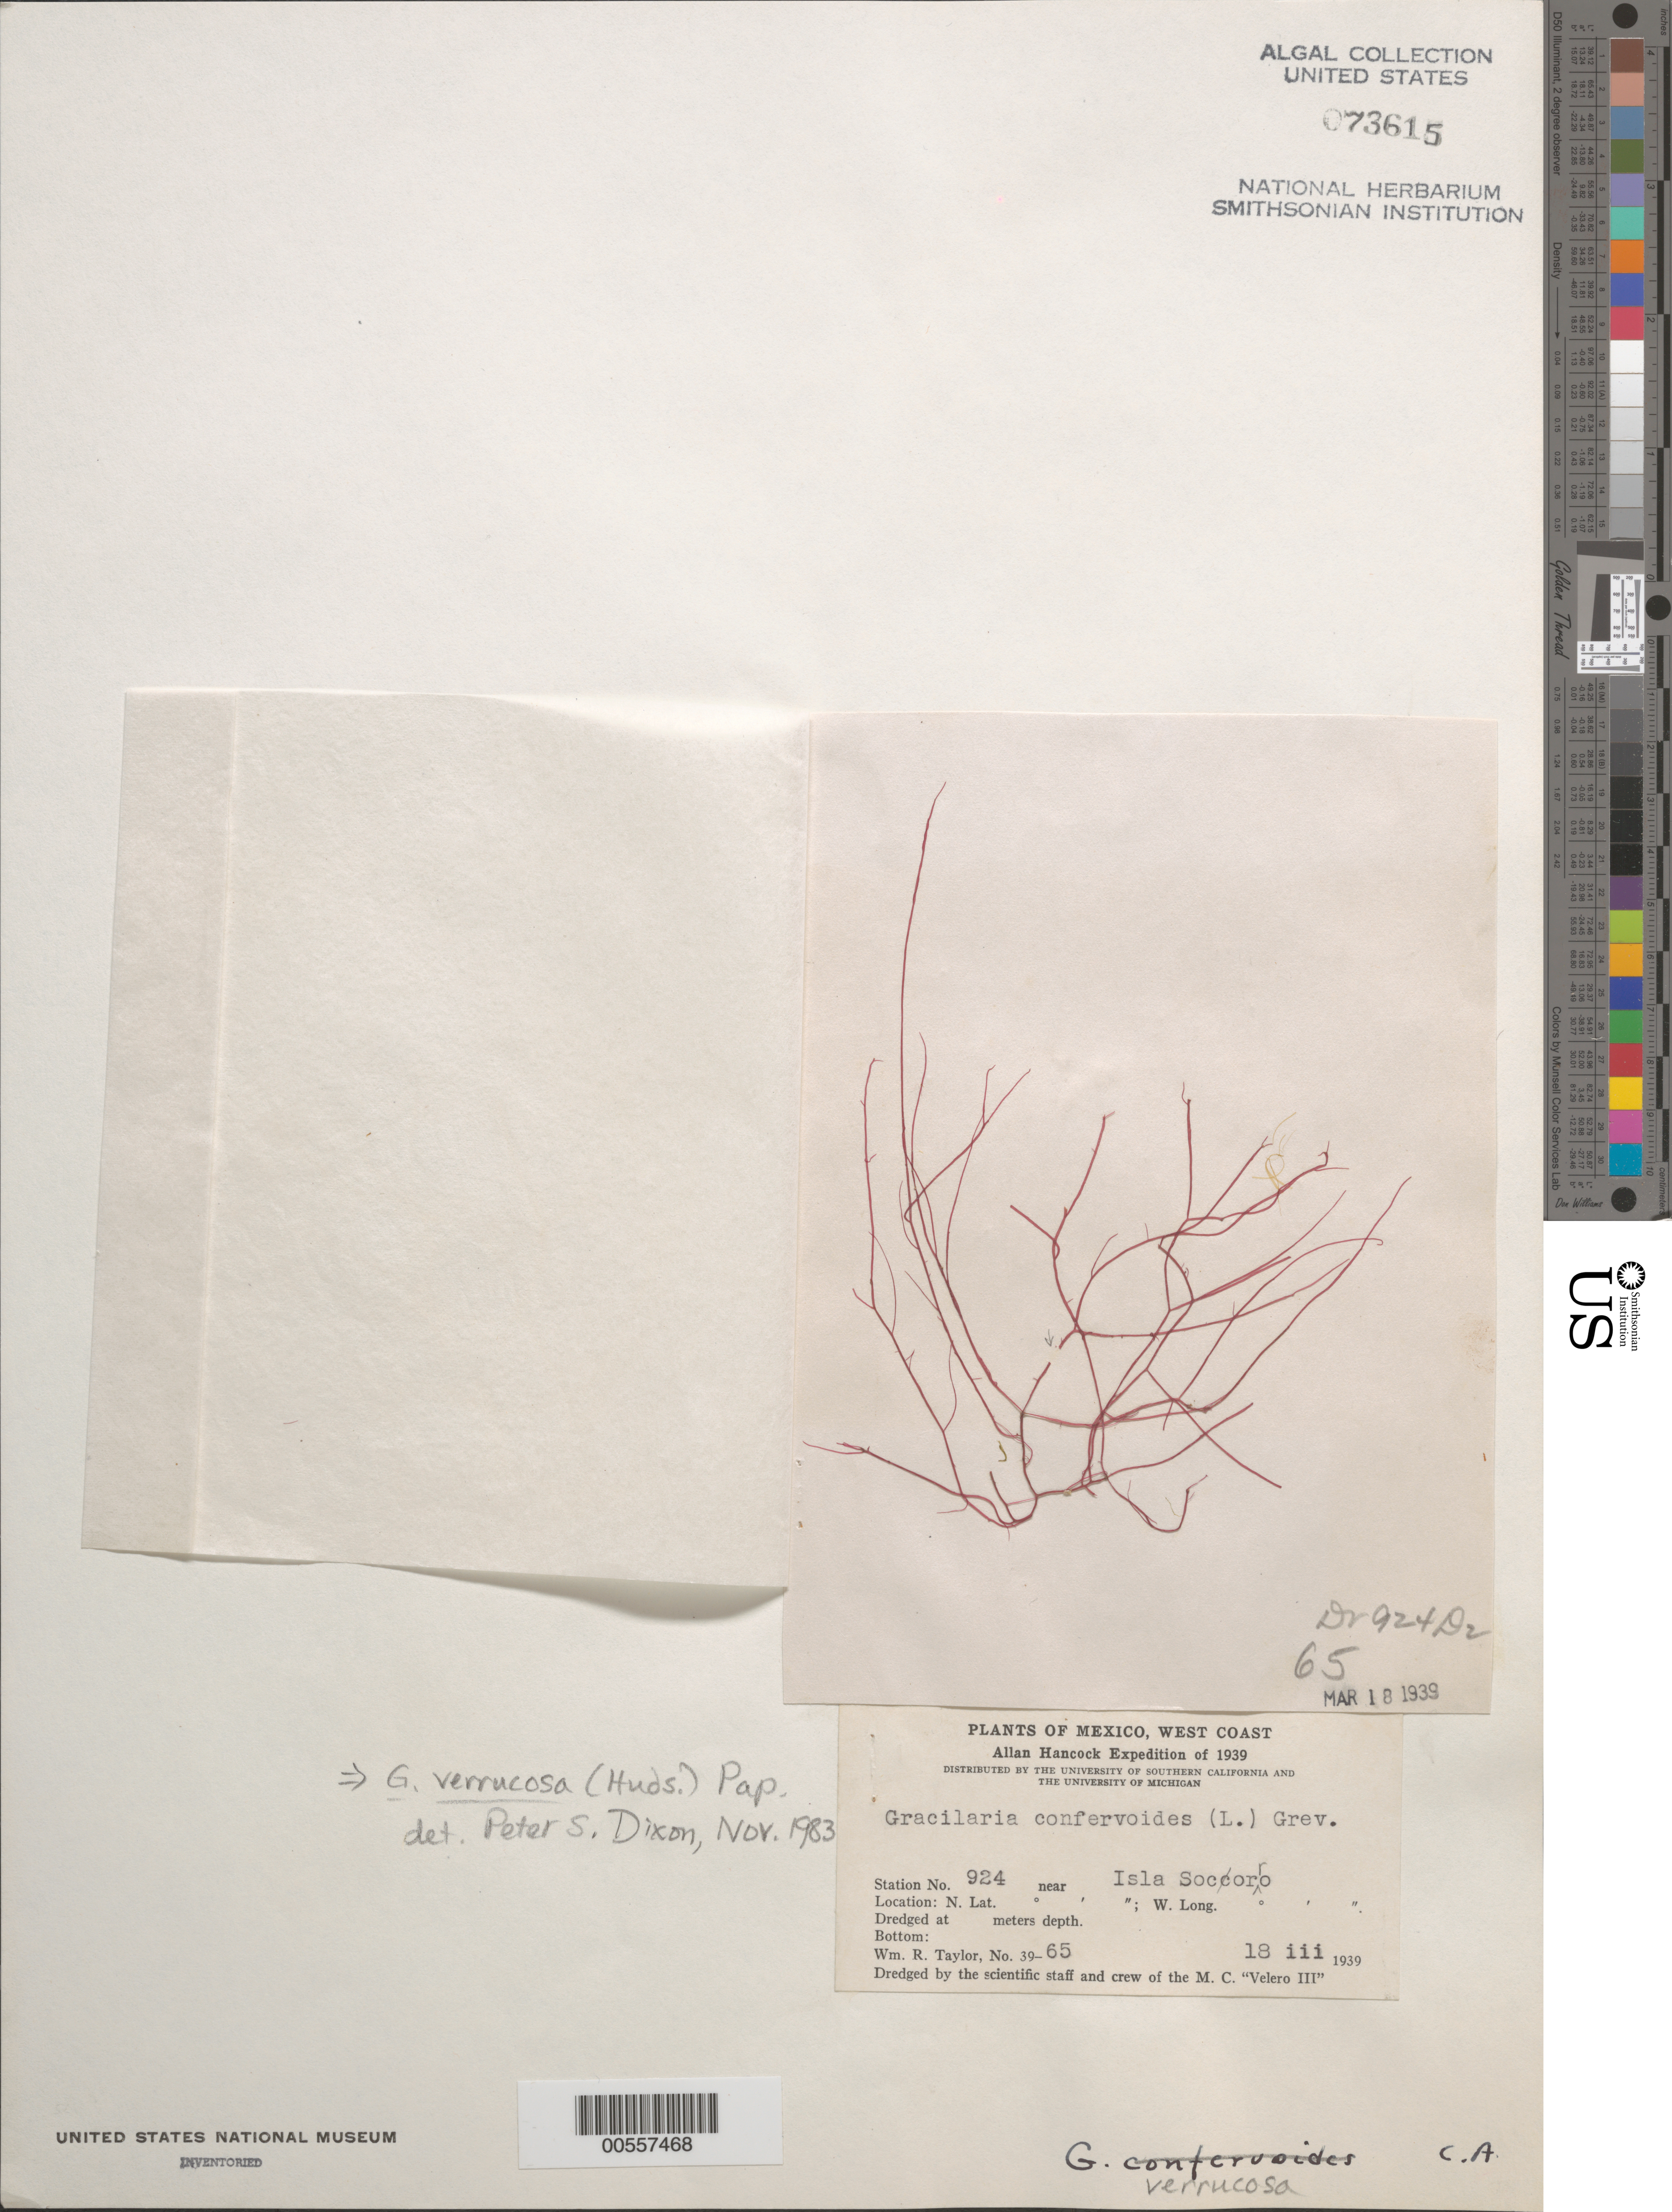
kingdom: Plantae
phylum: Rhodophyta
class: Florideophyceae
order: Gracilariales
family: Gracilariaceae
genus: Gracilariopsis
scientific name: Gracilariopsis longissima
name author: (S.G. Gmel.) Steentoft et al.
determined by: Algae name updating Project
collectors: W. R. Taylor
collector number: WRT 39-65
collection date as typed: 18 Mar 1939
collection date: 1939-03-18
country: Mexico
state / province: Colima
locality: Near Isla Socorro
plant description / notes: Allan Hancock Expedition of 1939, as Gracilaria confervoides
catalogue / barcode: US 73615